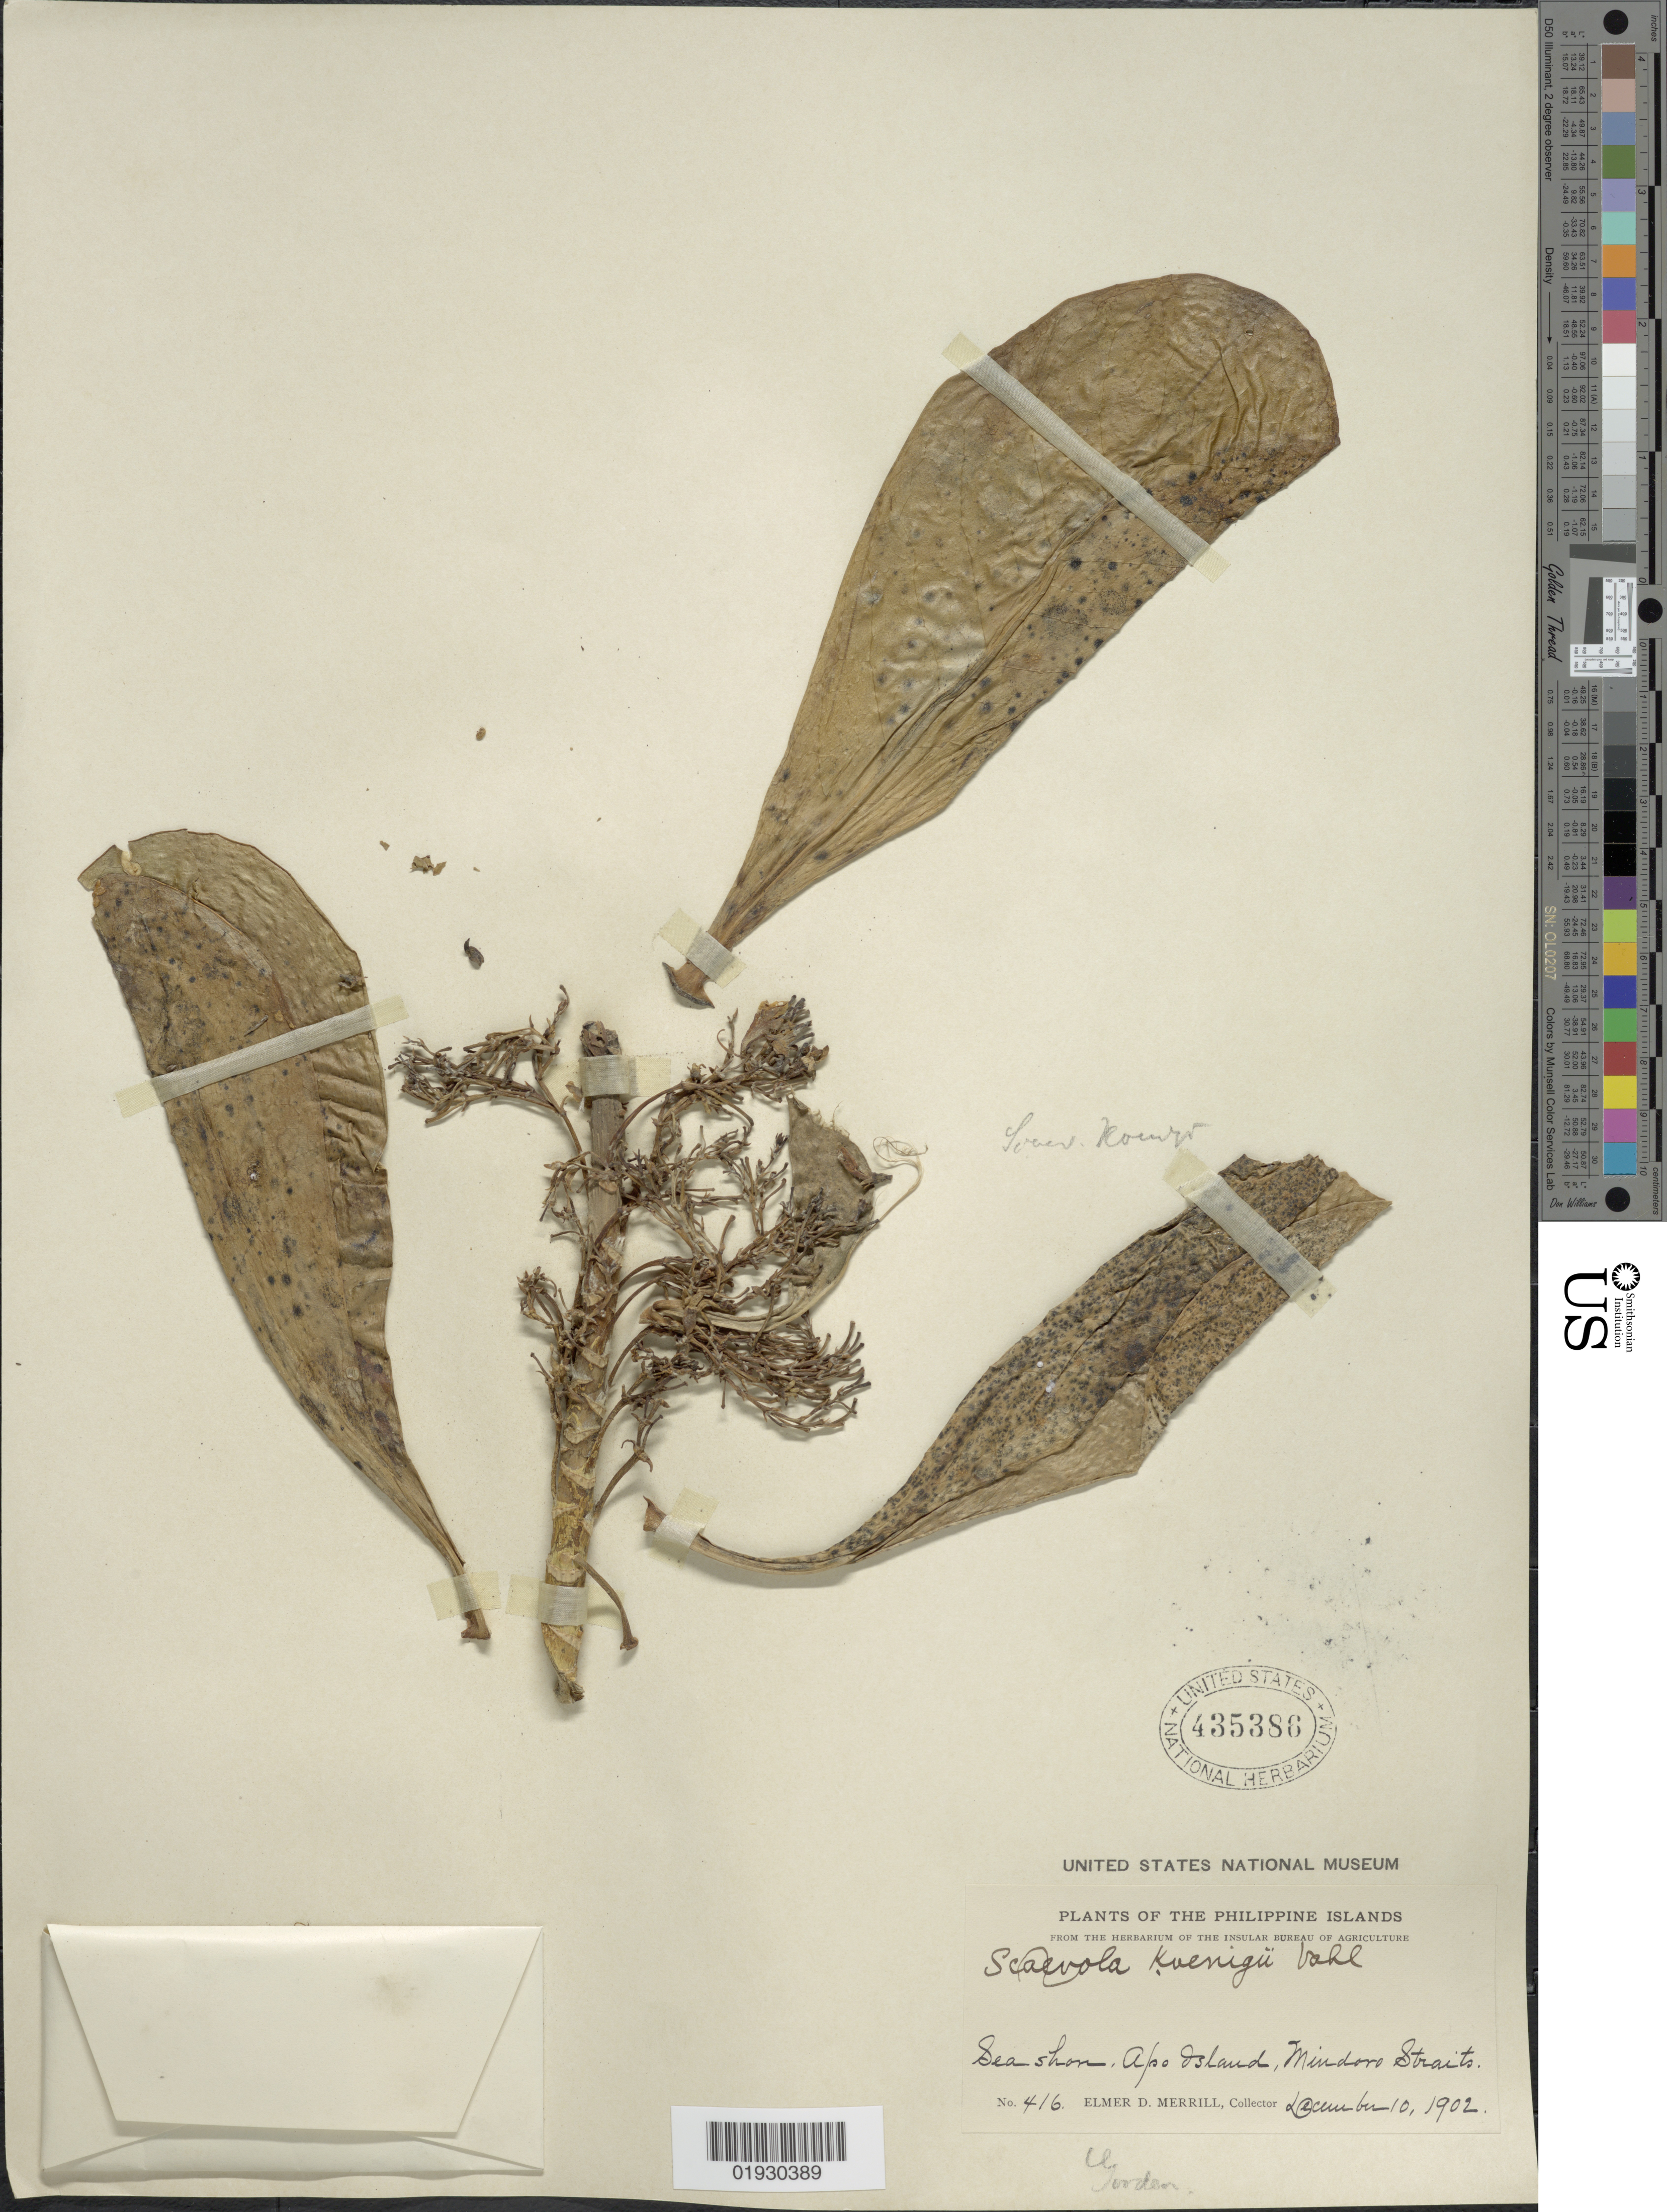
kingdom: Plantae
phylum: Tracheophyta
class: Magnoliopsida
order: Asterales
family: Goodeniaceae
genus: Scaevola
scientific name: Scaevola taccada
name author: (Gaertn.) Roxb.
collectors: E. D. Merrill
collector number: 416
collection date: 1902-12-10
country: Philippines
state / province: Mimaropa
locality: Philippine Islands. Seashore, Apo Island. Mindoro Straits.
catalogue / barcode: US 435386